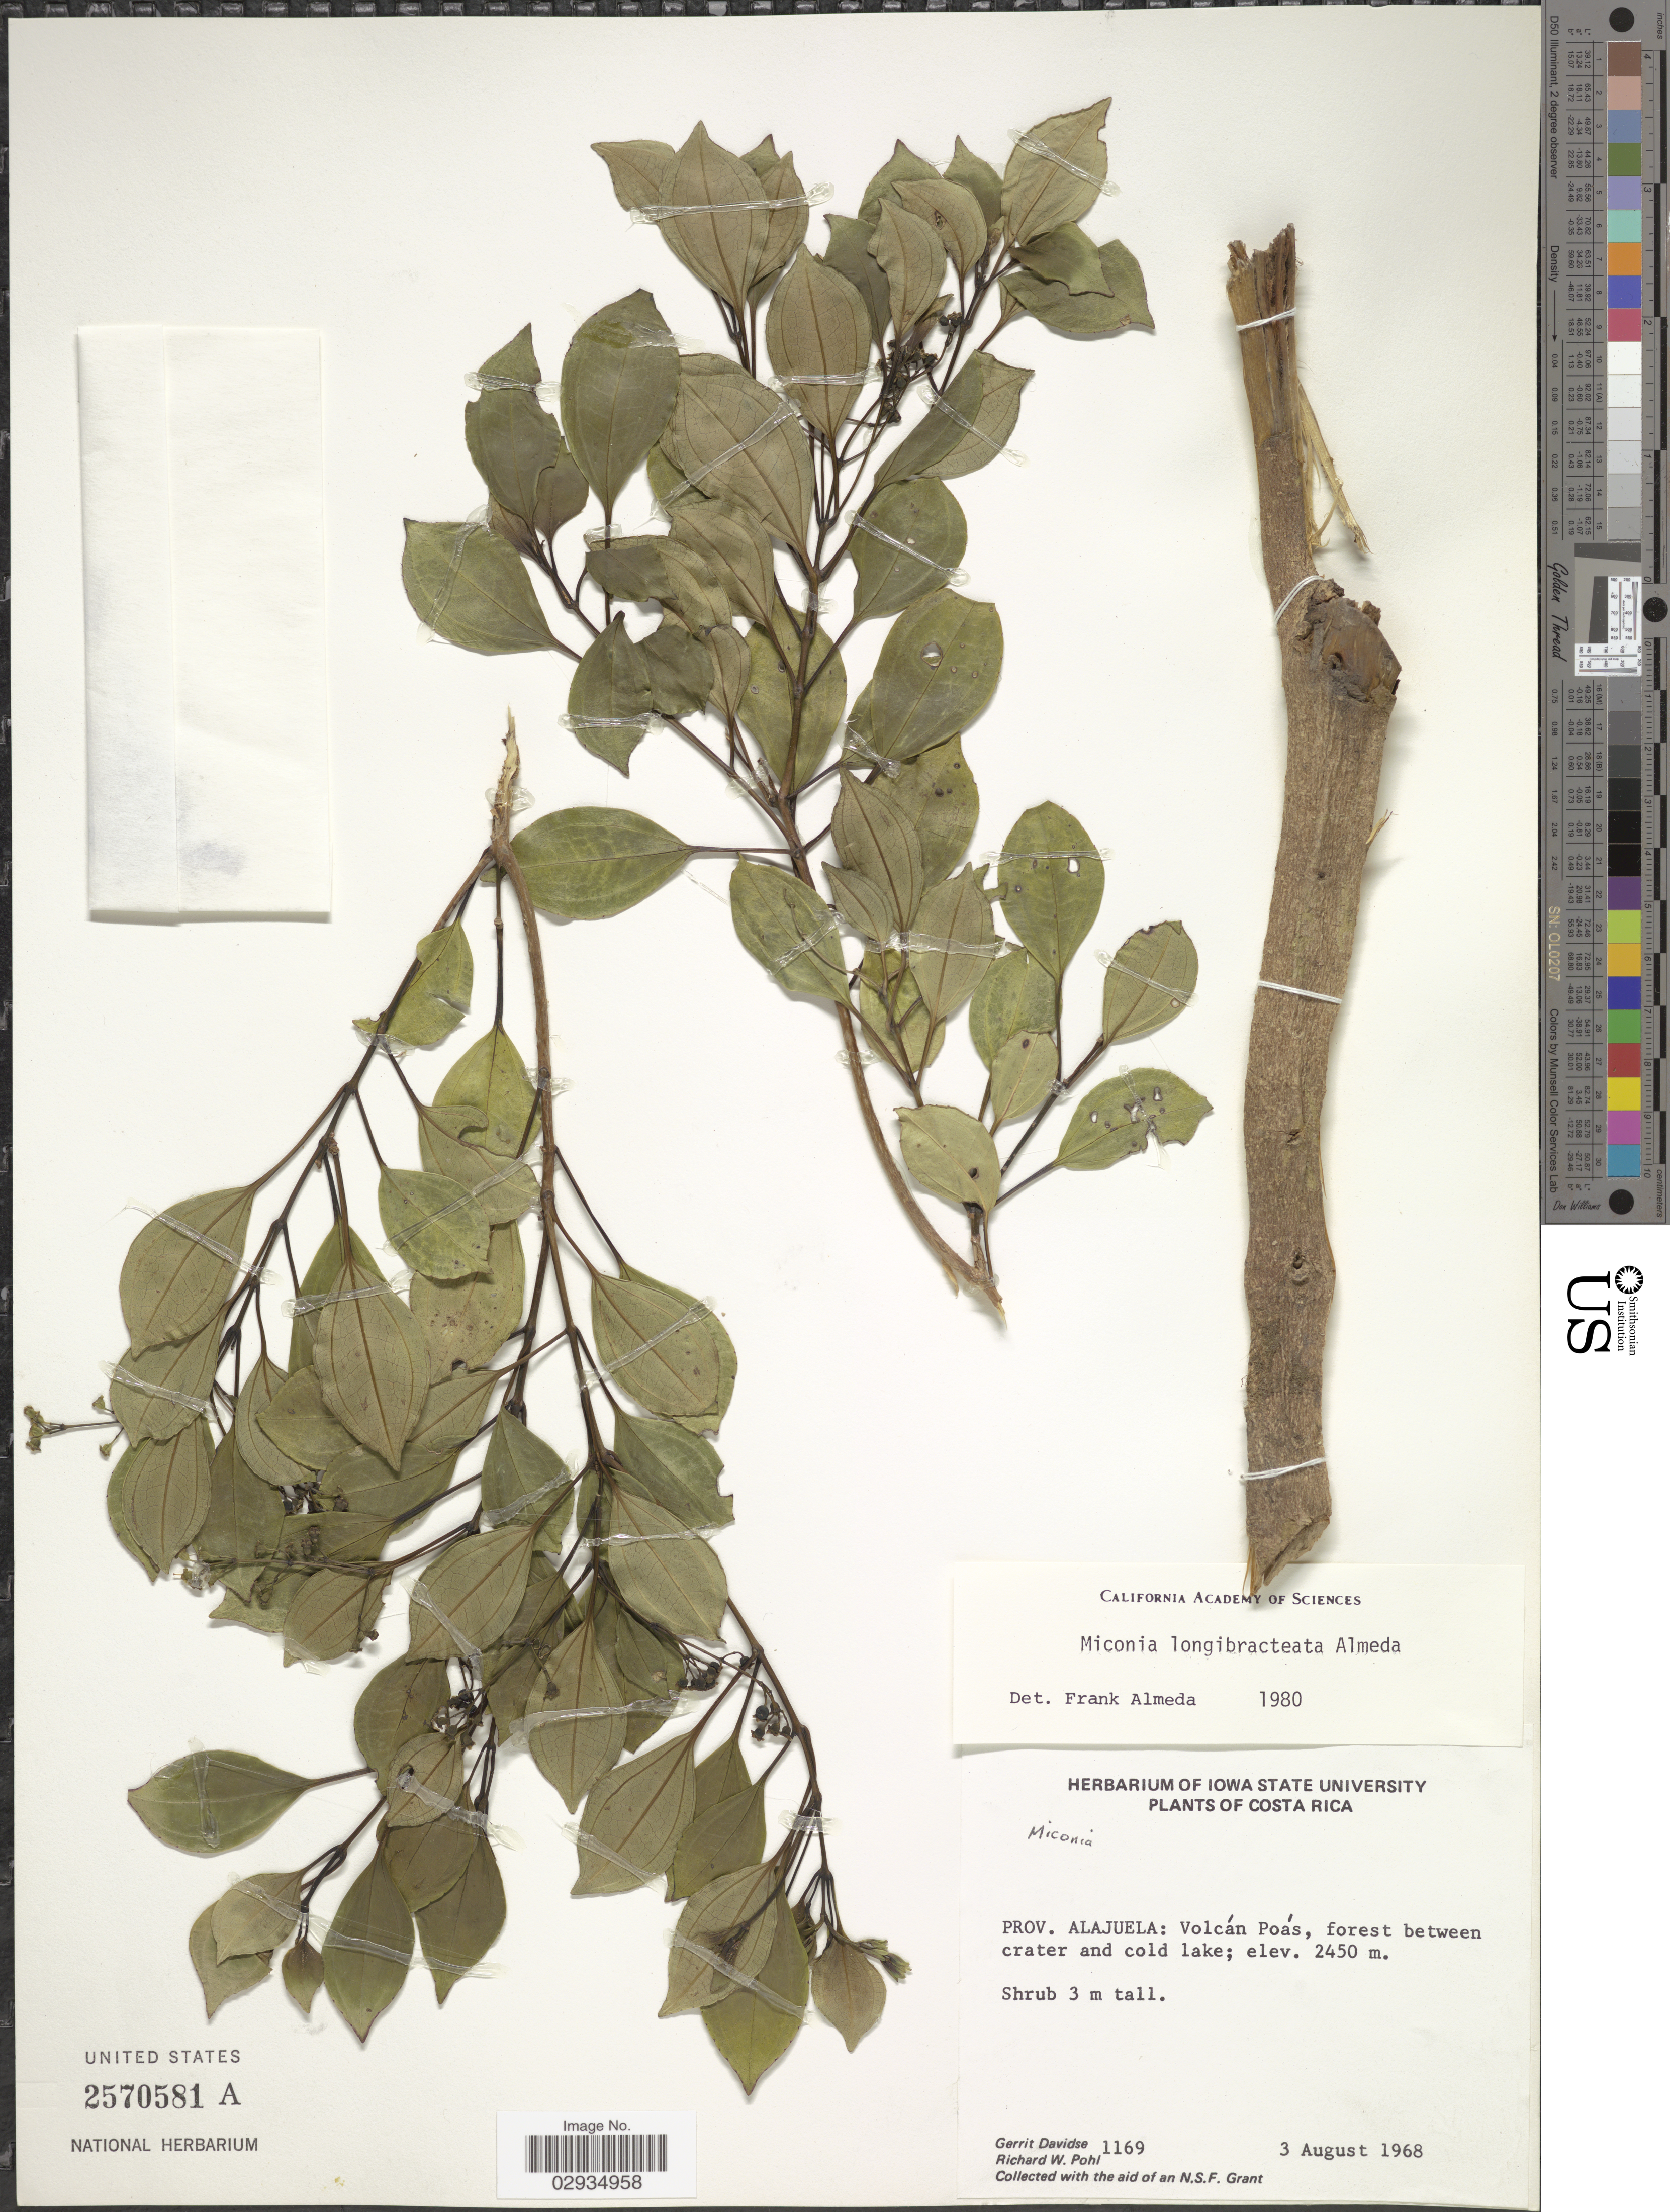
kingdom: Plantae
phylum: Tracheophyta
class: Magnoliopsida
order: Myrtales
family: Melastomataceae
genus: Miconia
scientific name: Miconia longibracteata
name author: Almeda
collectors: G. Davidse & R. W. Pohl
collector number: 1169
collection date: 1968-08-03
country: Costa Rica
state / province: Alajuela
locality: Volcán Poás, forest between crater and cold lake.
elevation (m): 2450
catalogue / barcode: US 2570581A